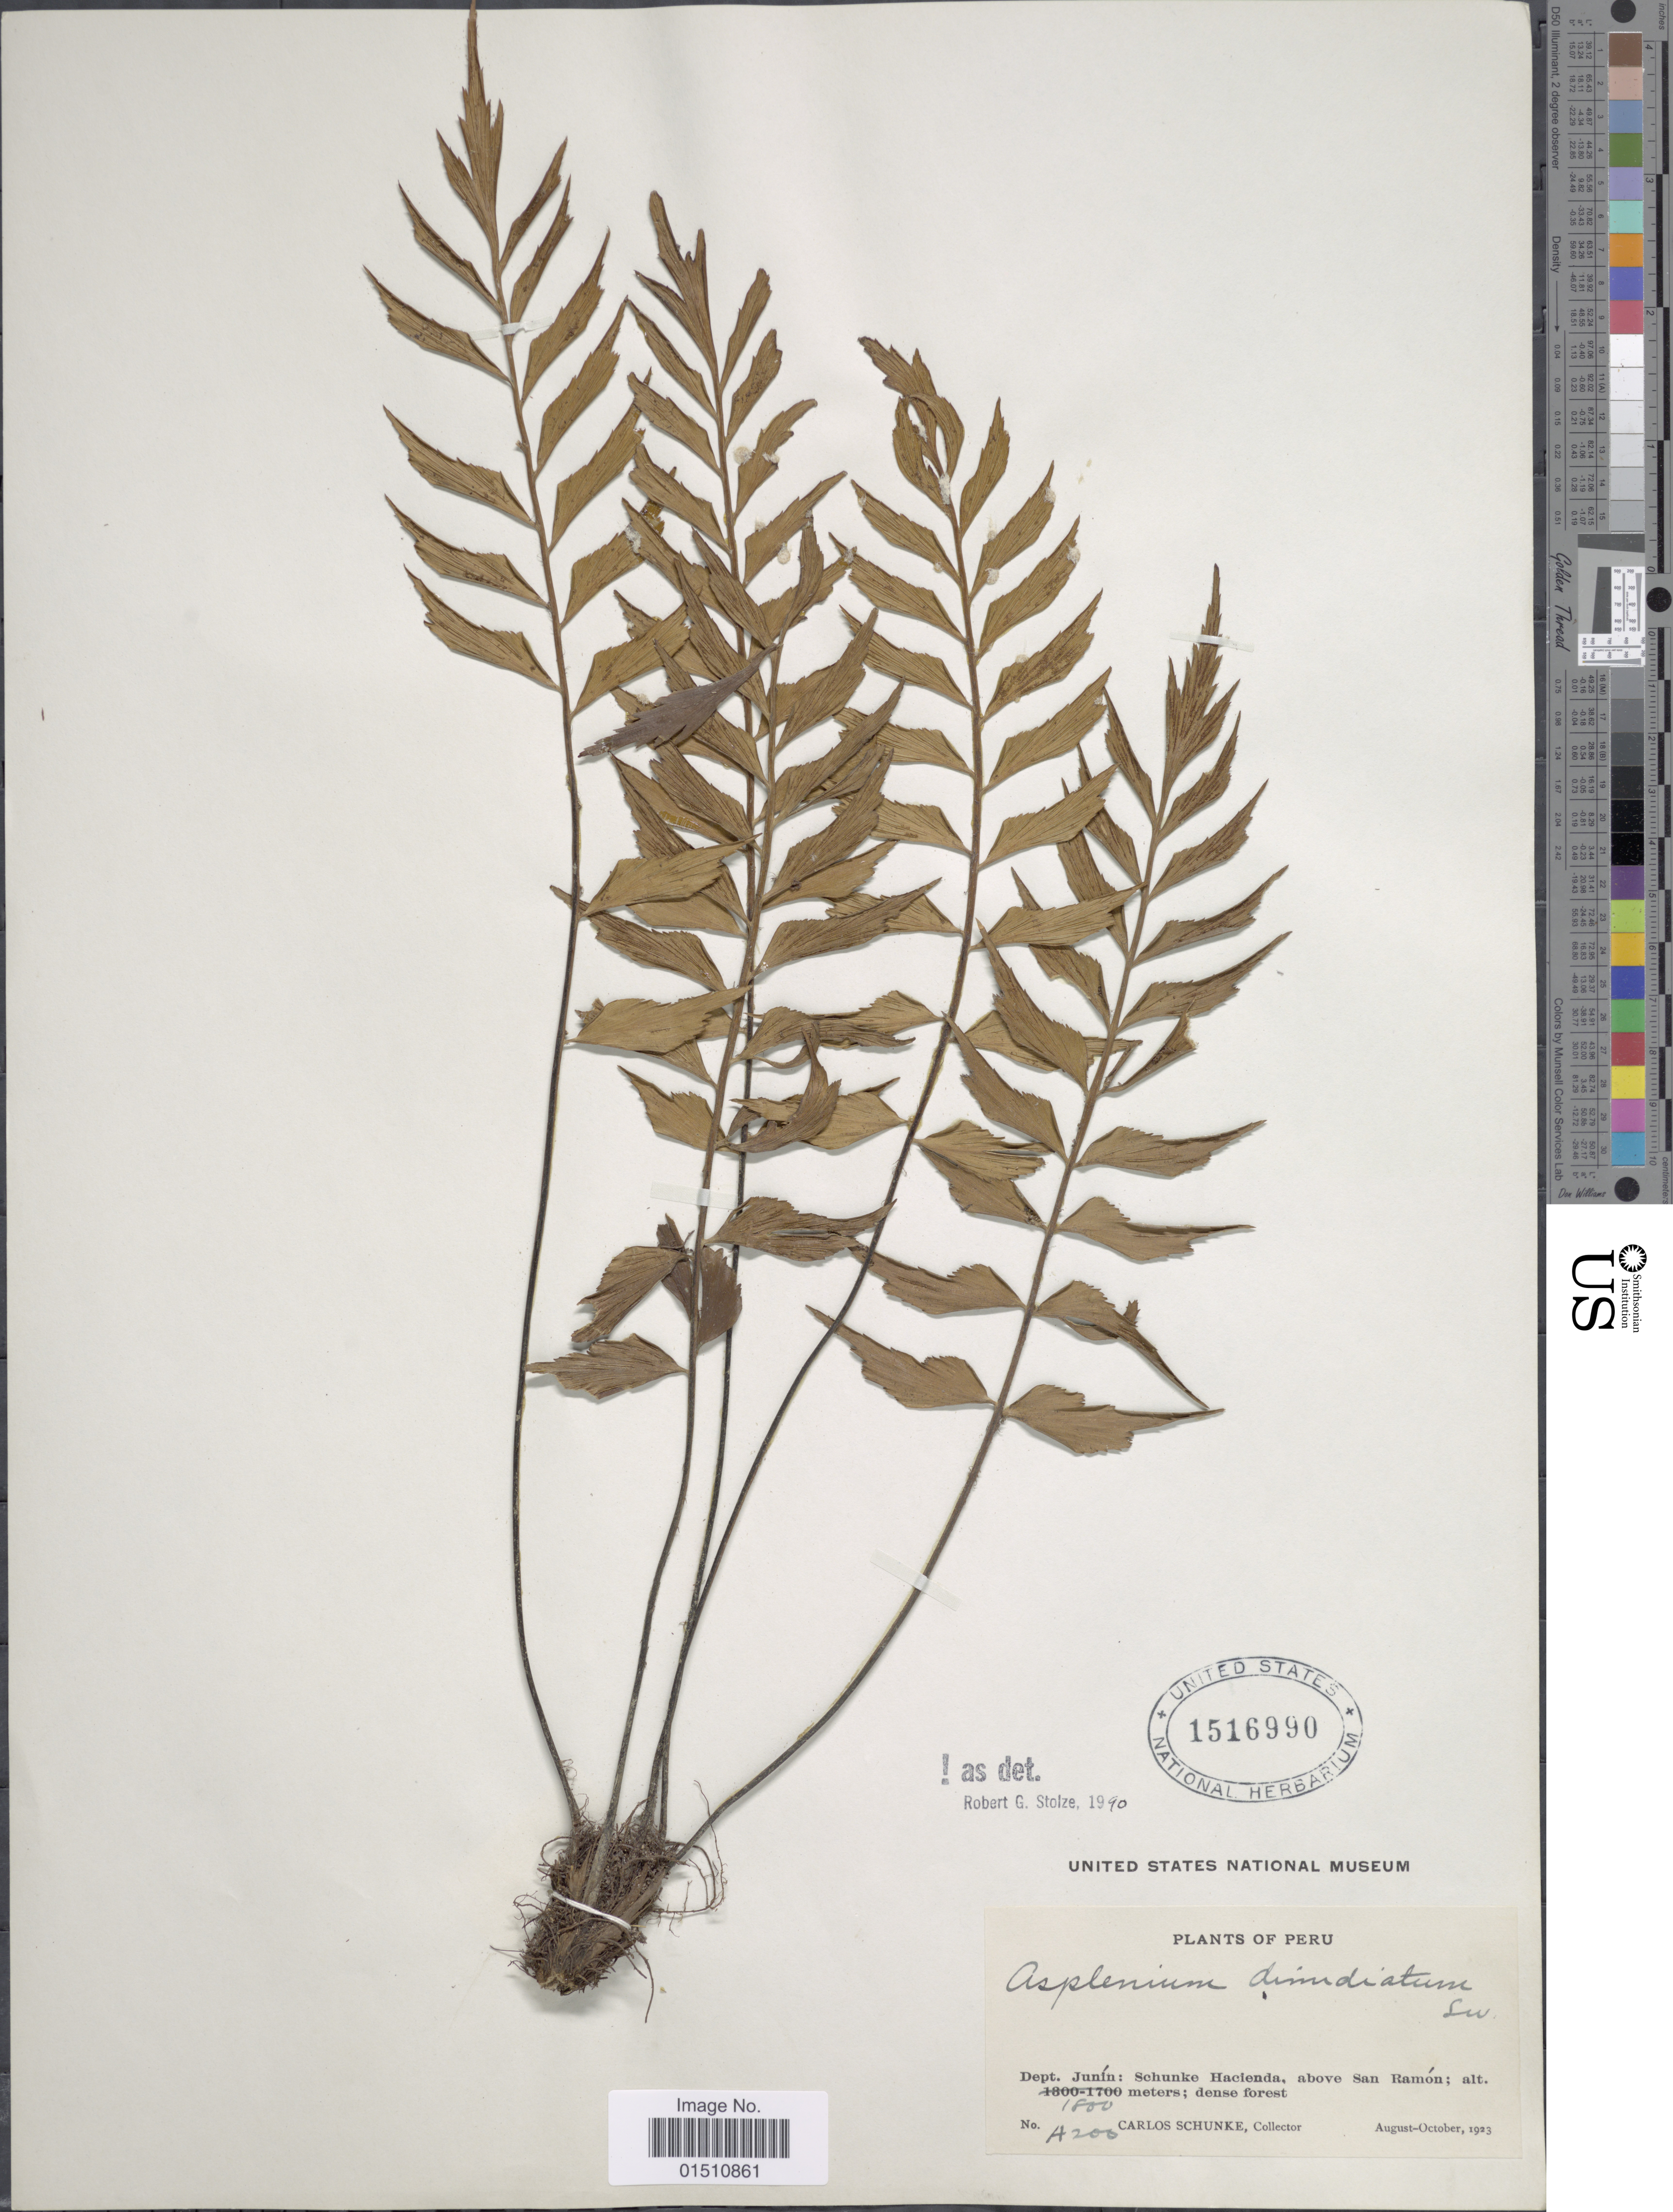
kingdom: Plantae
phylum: Tracheophyta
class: Polypodiopsida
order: Polypodiales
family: Aspleniaceae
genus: Asplenium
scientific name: Asplenium dimidiatum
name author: Sw.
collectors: C. Schunke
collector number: A200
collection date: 1923-08/1923-10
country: Peru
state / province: Junín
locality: Peru, De [t. Junin: Schunke Hacienda, above San Ramon.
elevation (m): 1800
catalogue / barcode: US 1516990